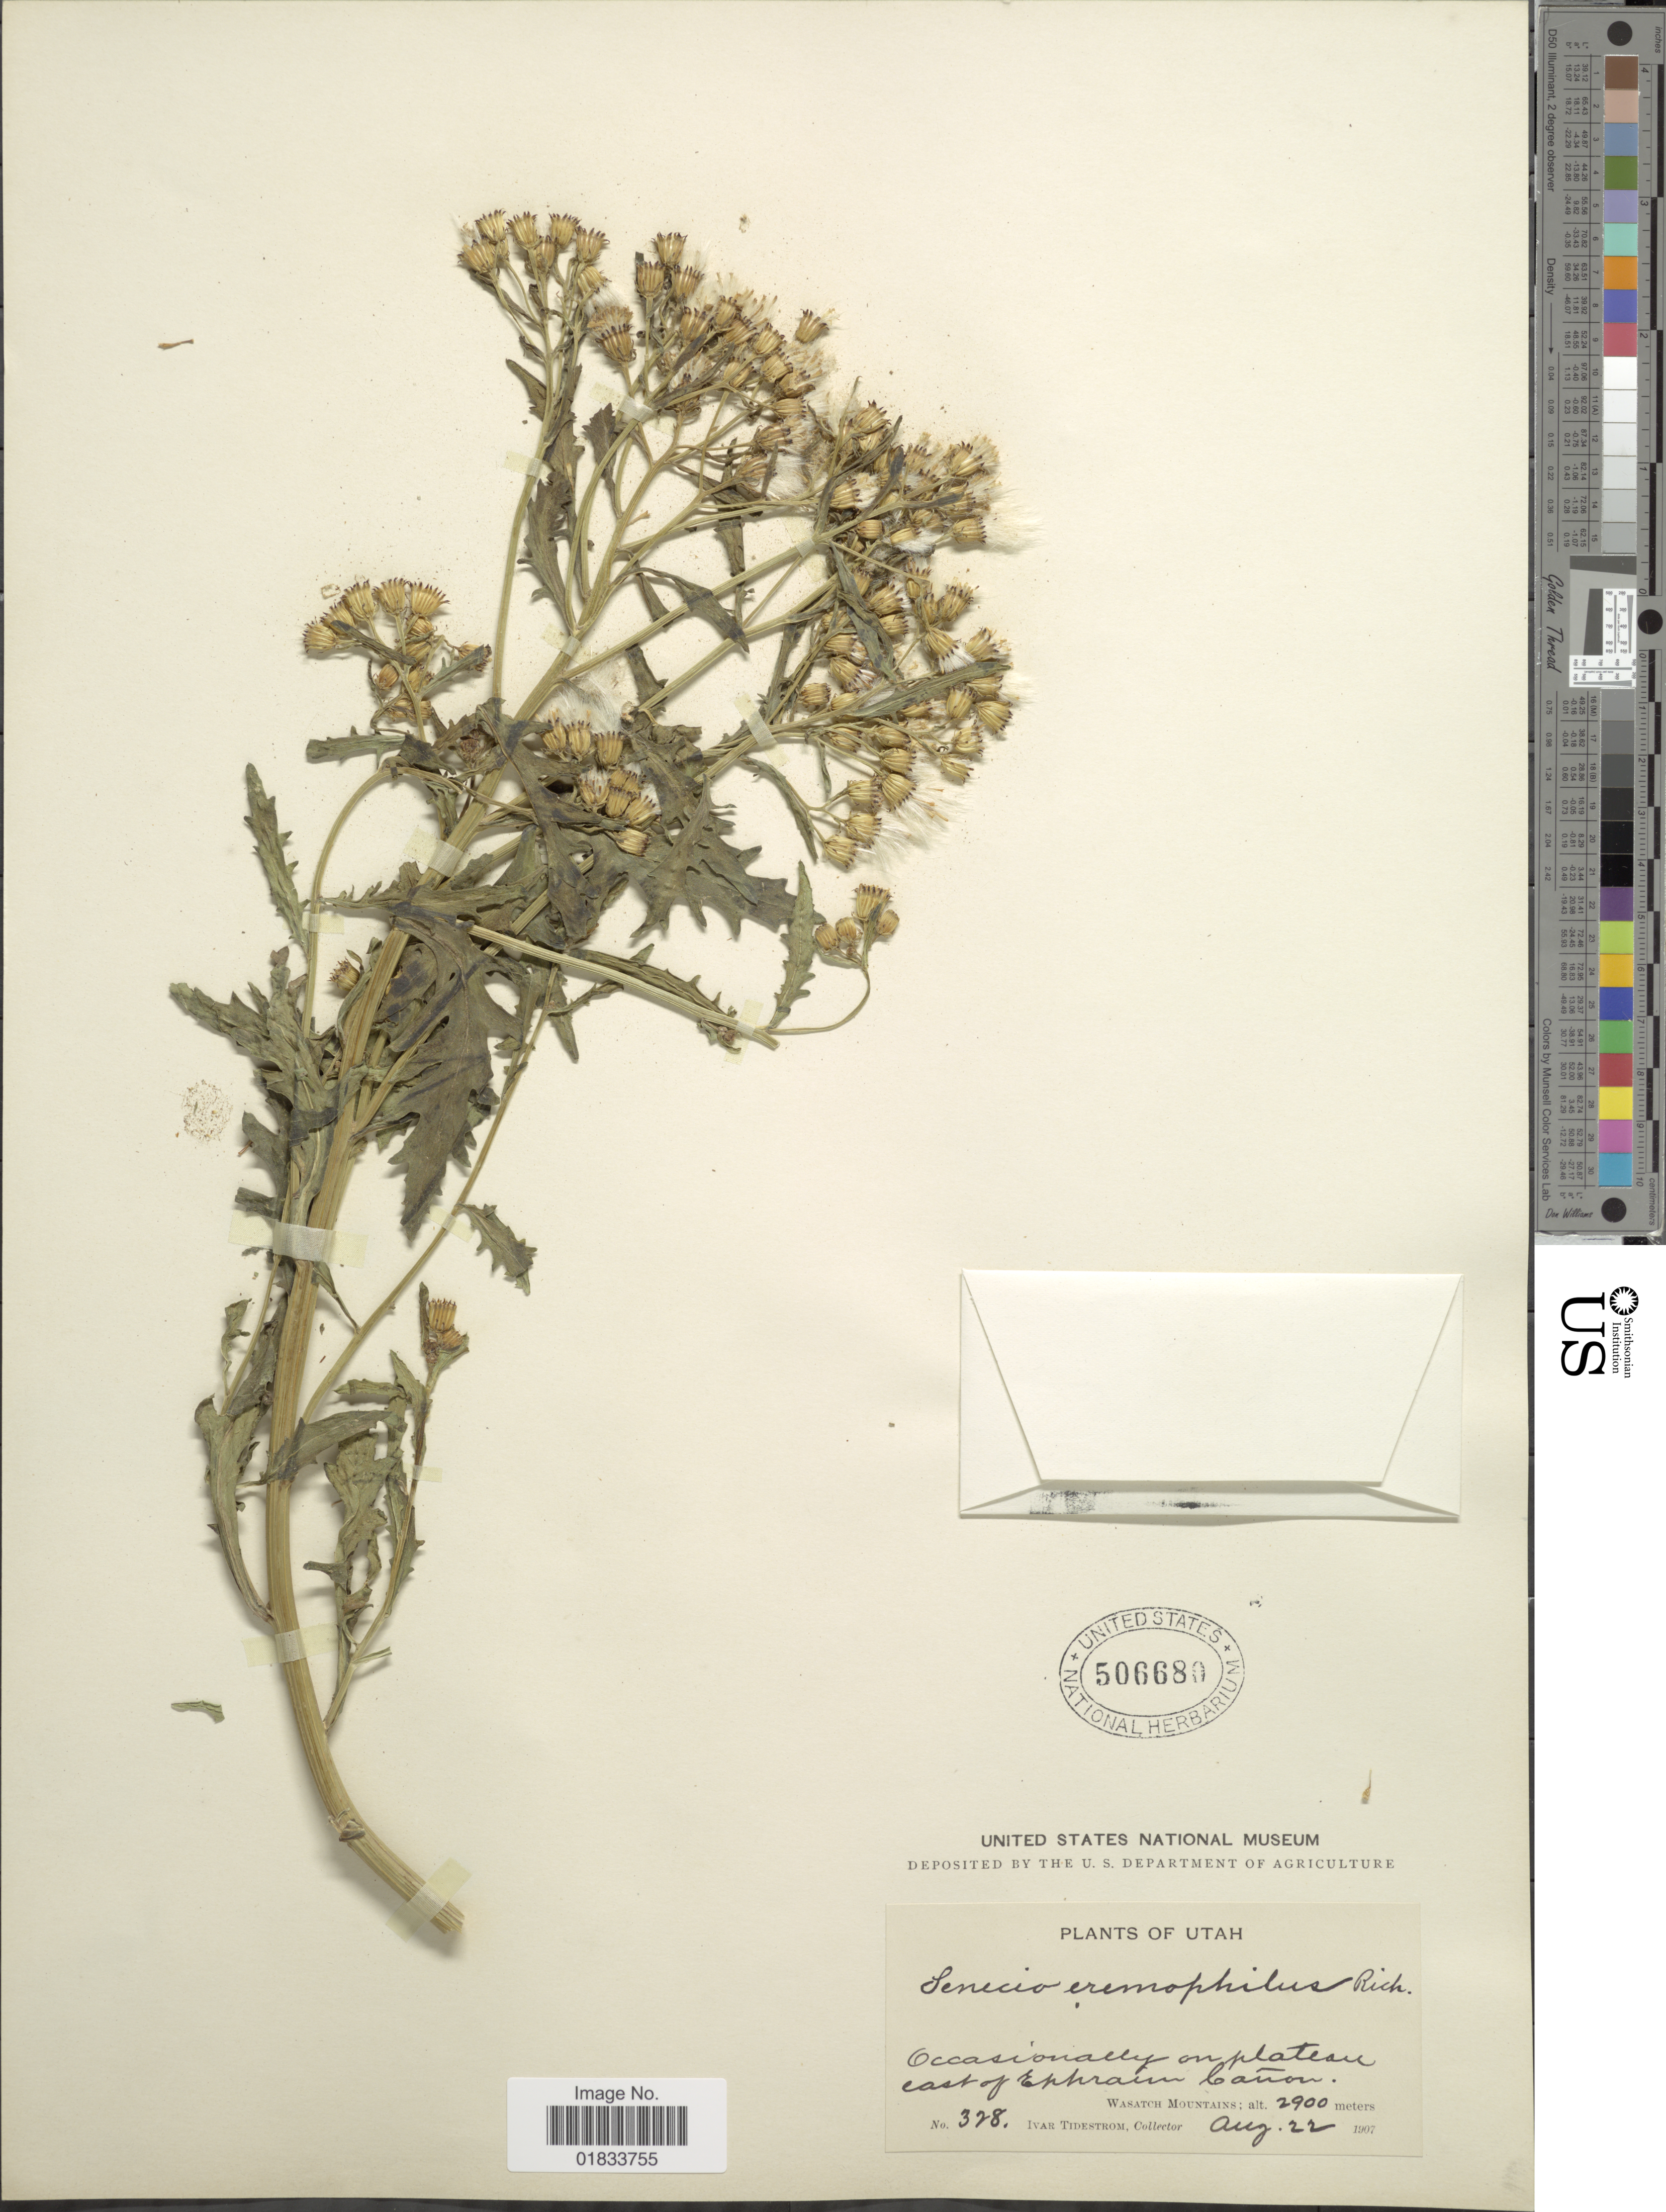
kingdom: Plantae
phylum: Tracheophyta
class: Magnoliopsida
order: Asterales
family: Asteraceae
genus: Senecio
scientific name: Senecio eremophilus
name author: Richardson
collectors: I. F. Tidestrom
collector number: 328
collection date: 1907-08-22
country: United States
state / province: Utah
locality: East of Ephraim Canon, Wasatch Mountains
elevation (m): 2900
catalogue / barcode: US 506680